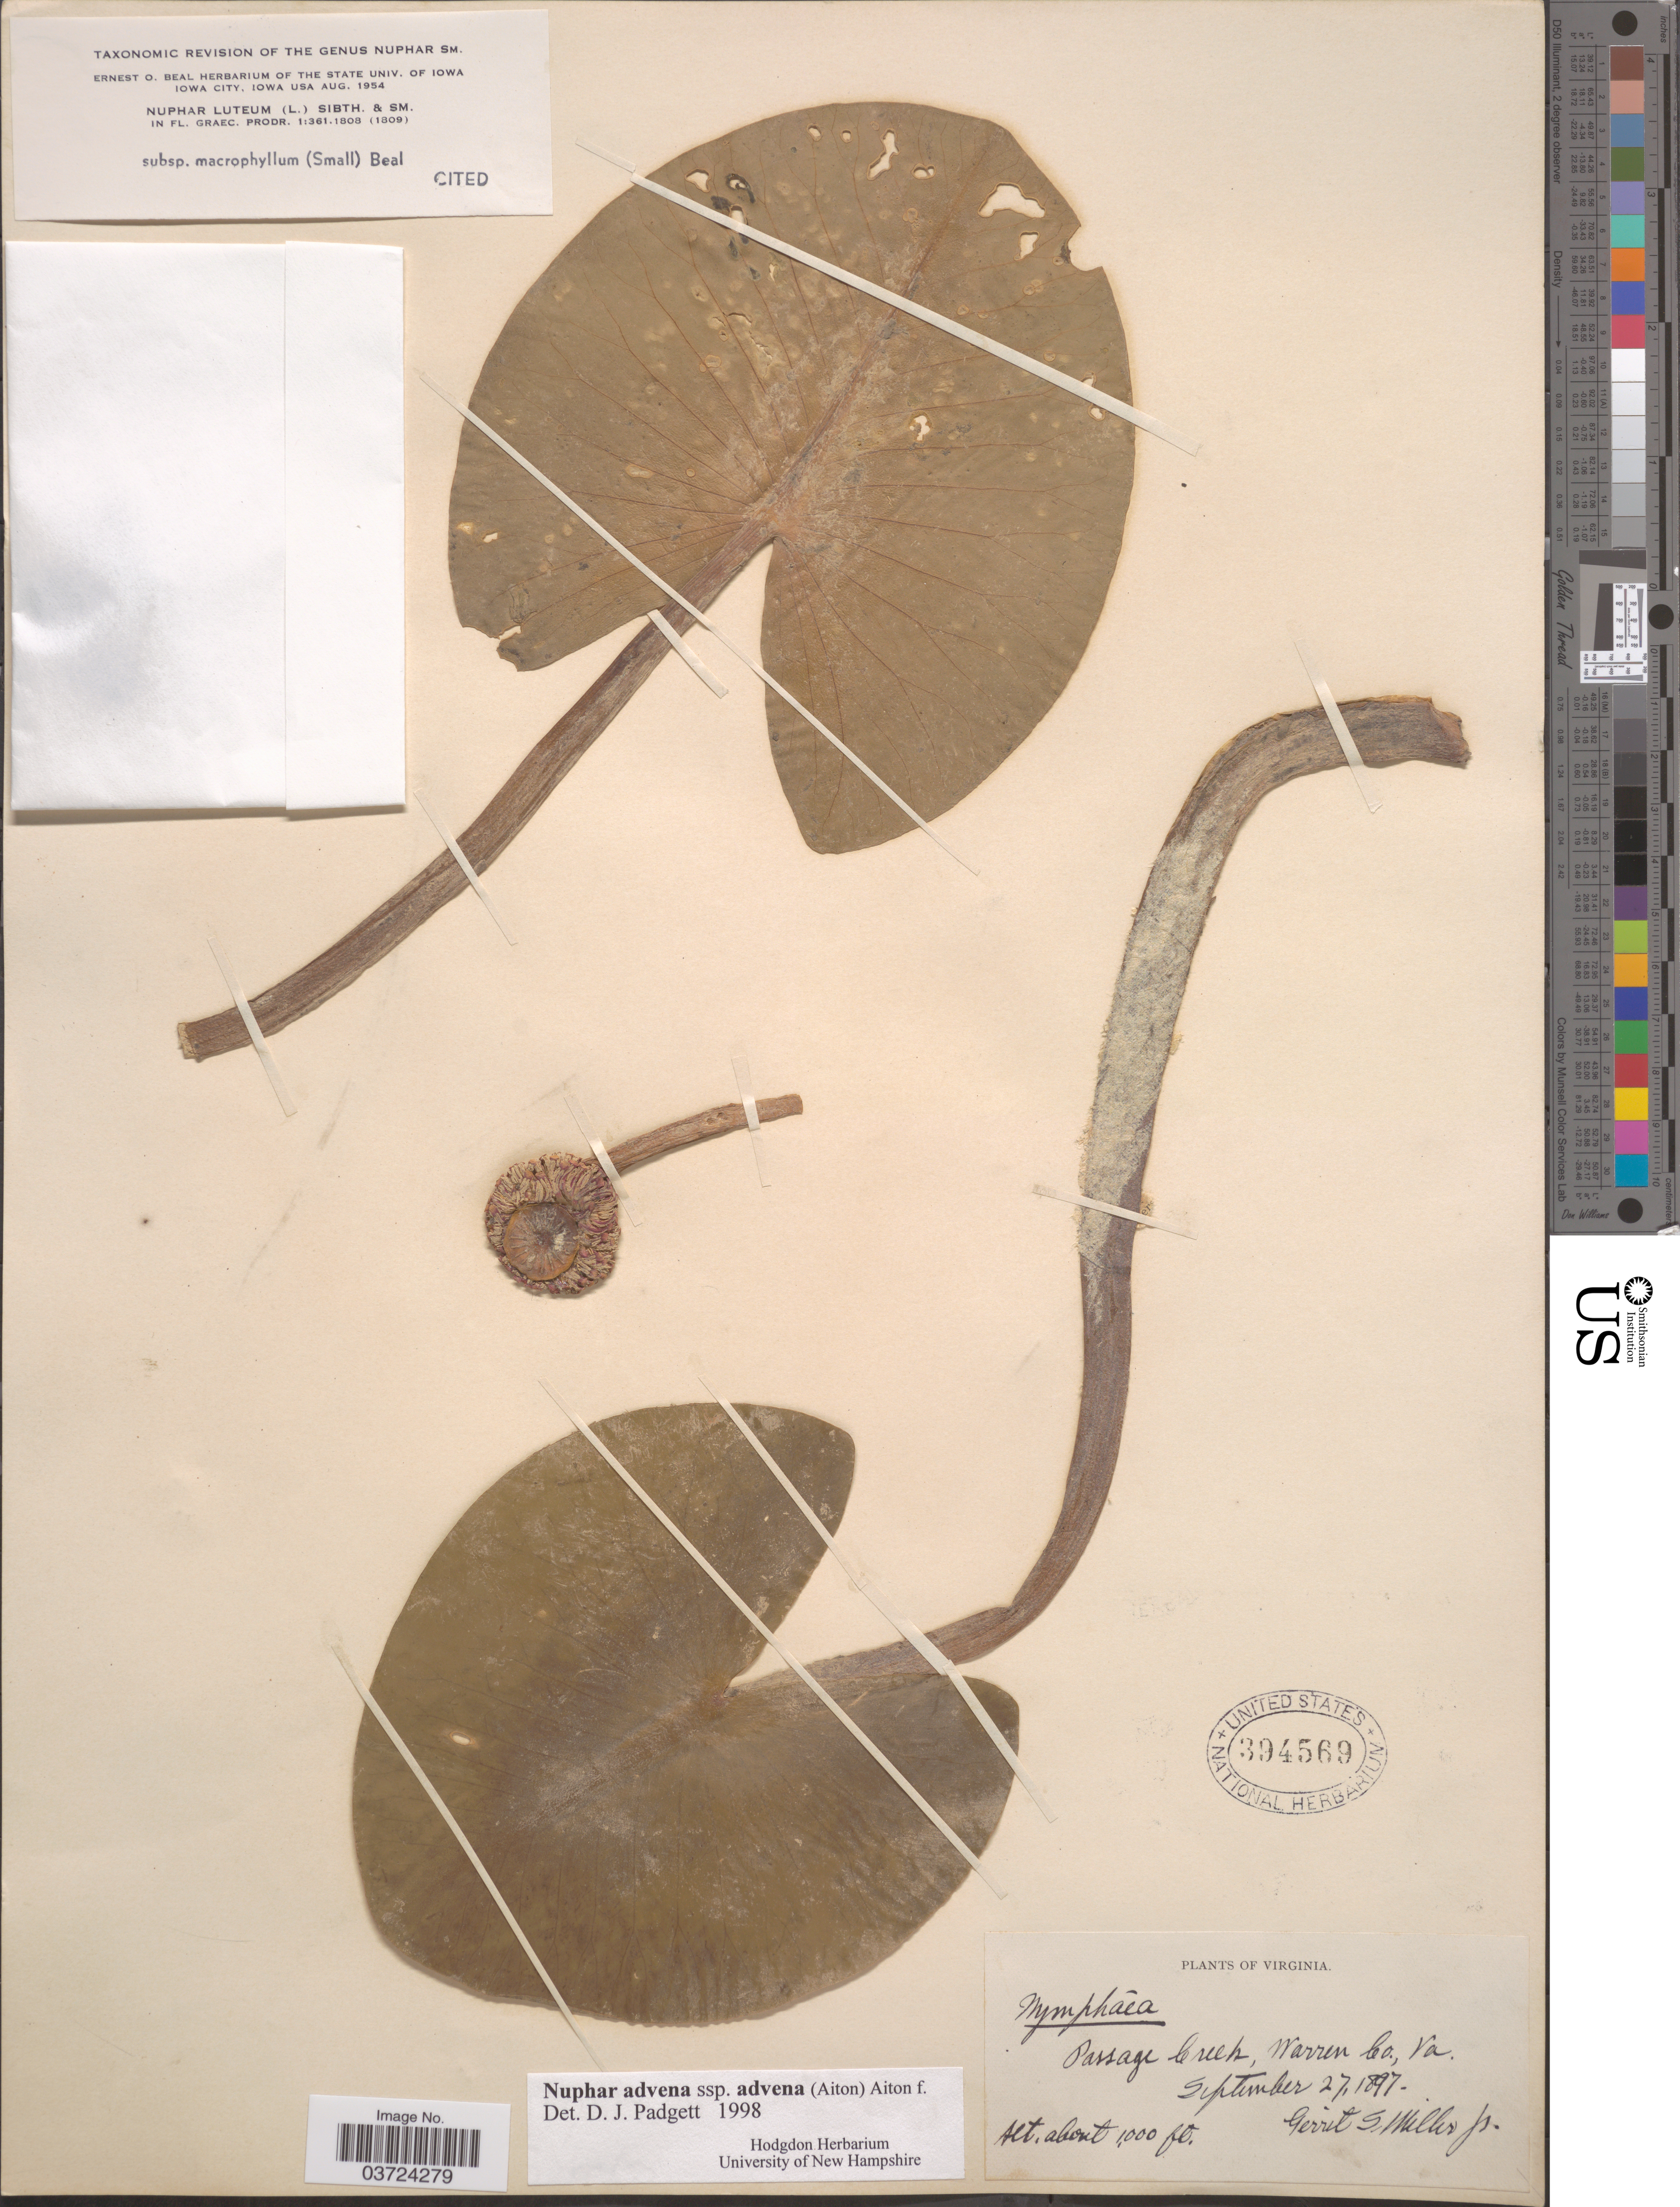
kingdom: Plantae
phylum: Tracheophyta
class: Magnoliopsida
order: Nymphaeales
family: Nymphaeaceae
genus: Nuphar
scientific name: Nuphar advena subsp. advena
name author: (Aiton) W.T. Aiton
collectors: G. S. Miller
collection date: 1897-09-27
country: United States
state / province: Virginia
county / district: Warren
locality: Passage Creek, Warren Co.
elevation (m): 305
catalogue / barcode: US 394569